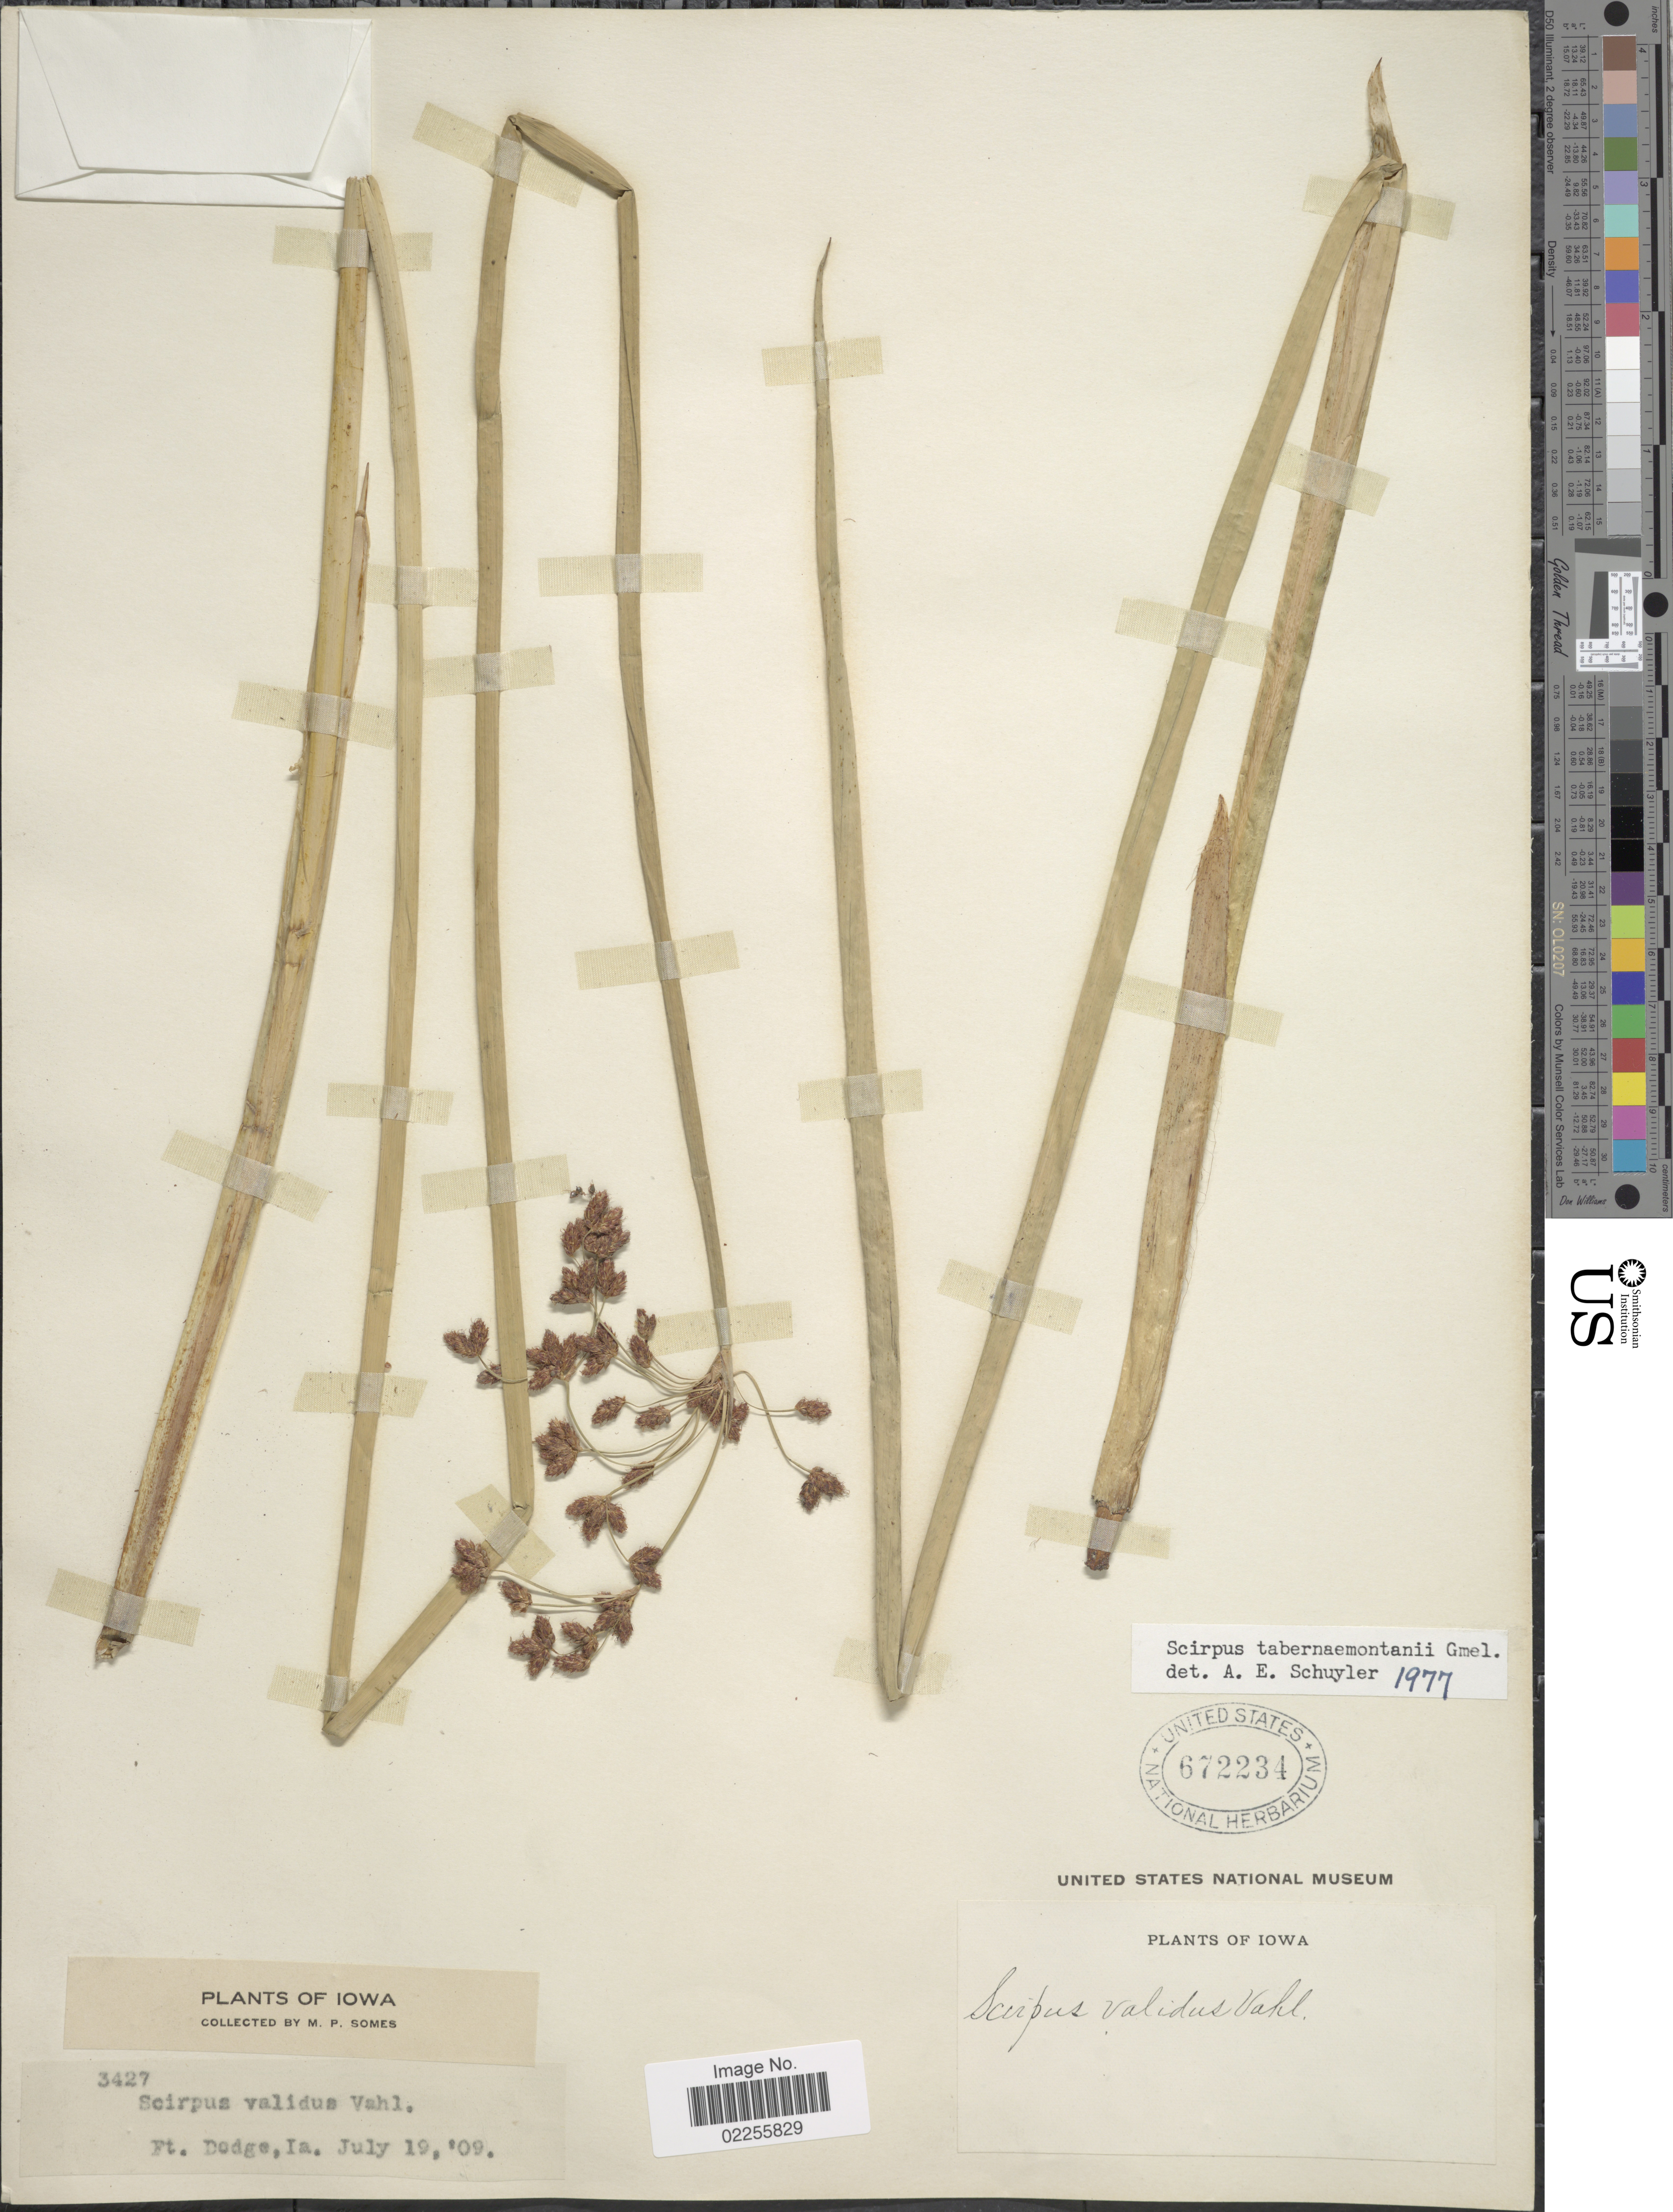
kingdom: Plantae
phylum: Tracheophyta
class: Liliopsida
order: Poales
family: Cyperaceae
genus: Schoenoplectus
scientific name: Schoenoplectus tabernaemontani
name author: (C.C. Gmel.) Palla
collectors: M. Somes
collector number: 3427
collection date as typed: Transcribed d/m/y: 19/7/9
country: United States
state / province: Iowa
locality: Ft. Dodge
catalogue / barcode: US 672234